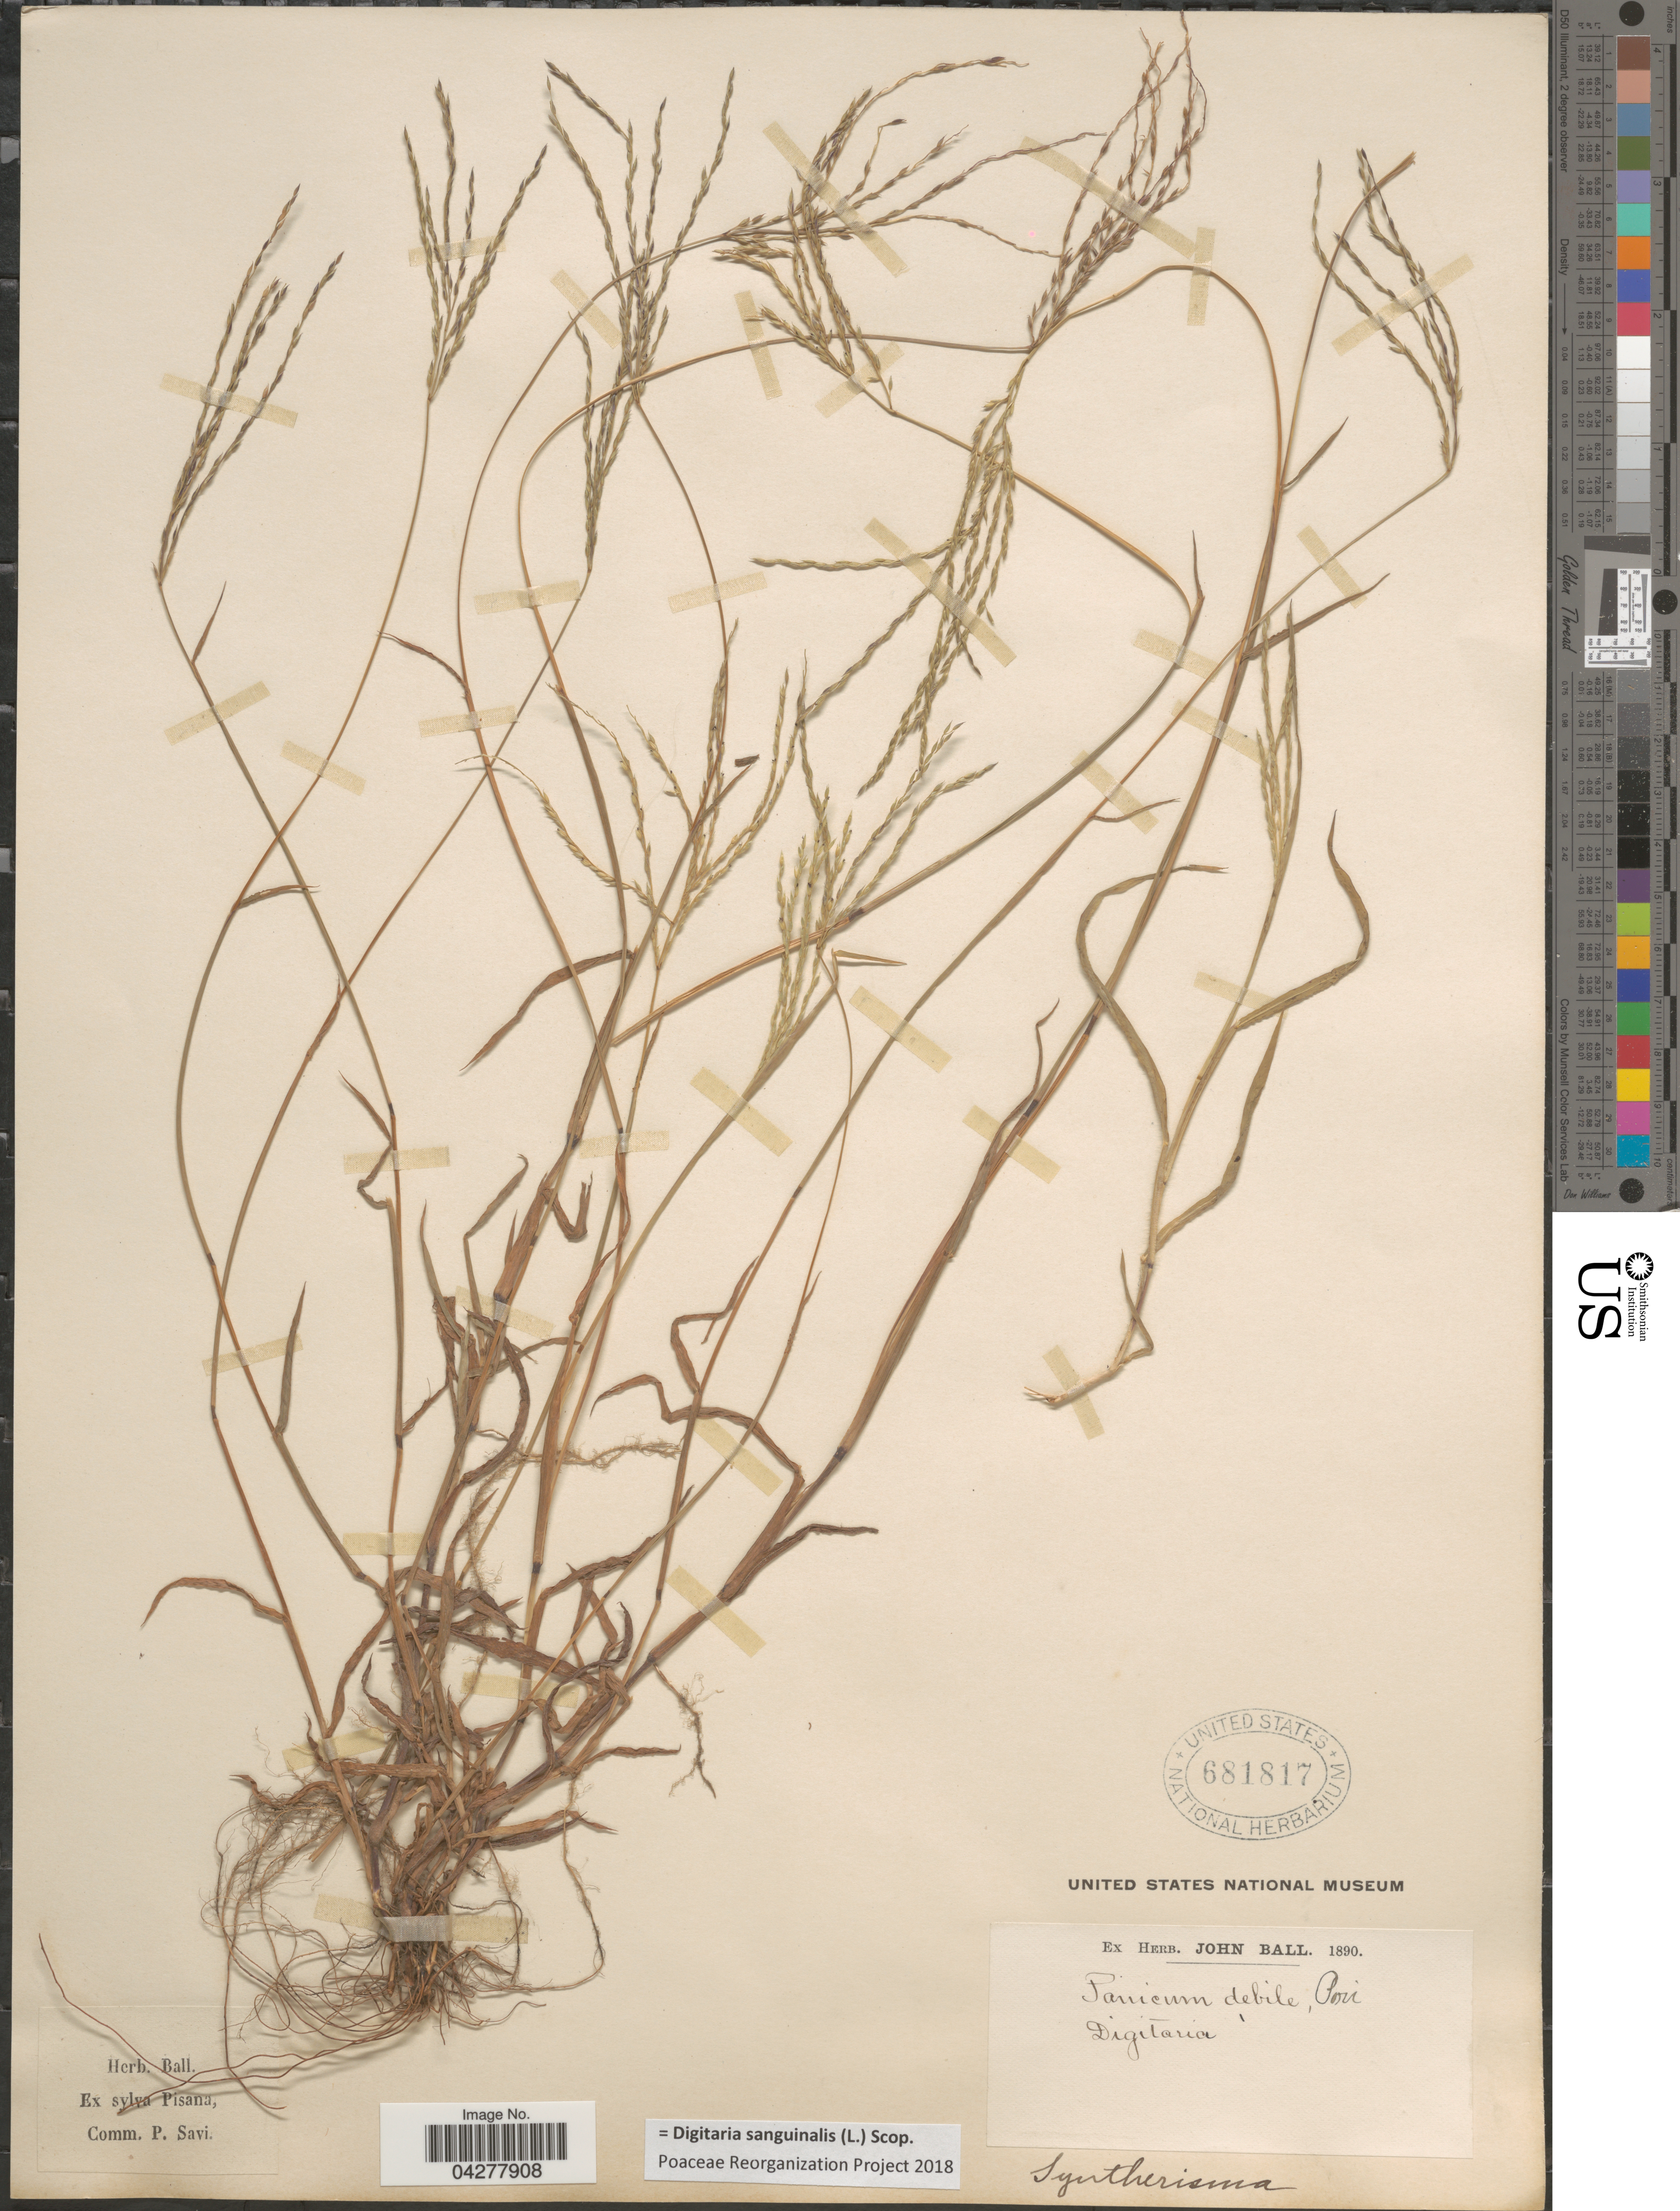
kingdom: Plantae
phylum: Tracheophyta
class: Liliopsida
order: Poales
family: Poaceae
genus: Digitaria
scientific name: Digitaria sanguinalis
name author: (L.) Scop.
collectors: ex herb. John Ball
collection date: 1890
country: Italy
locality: Ex sylva Pisana.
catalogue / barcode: US 681817